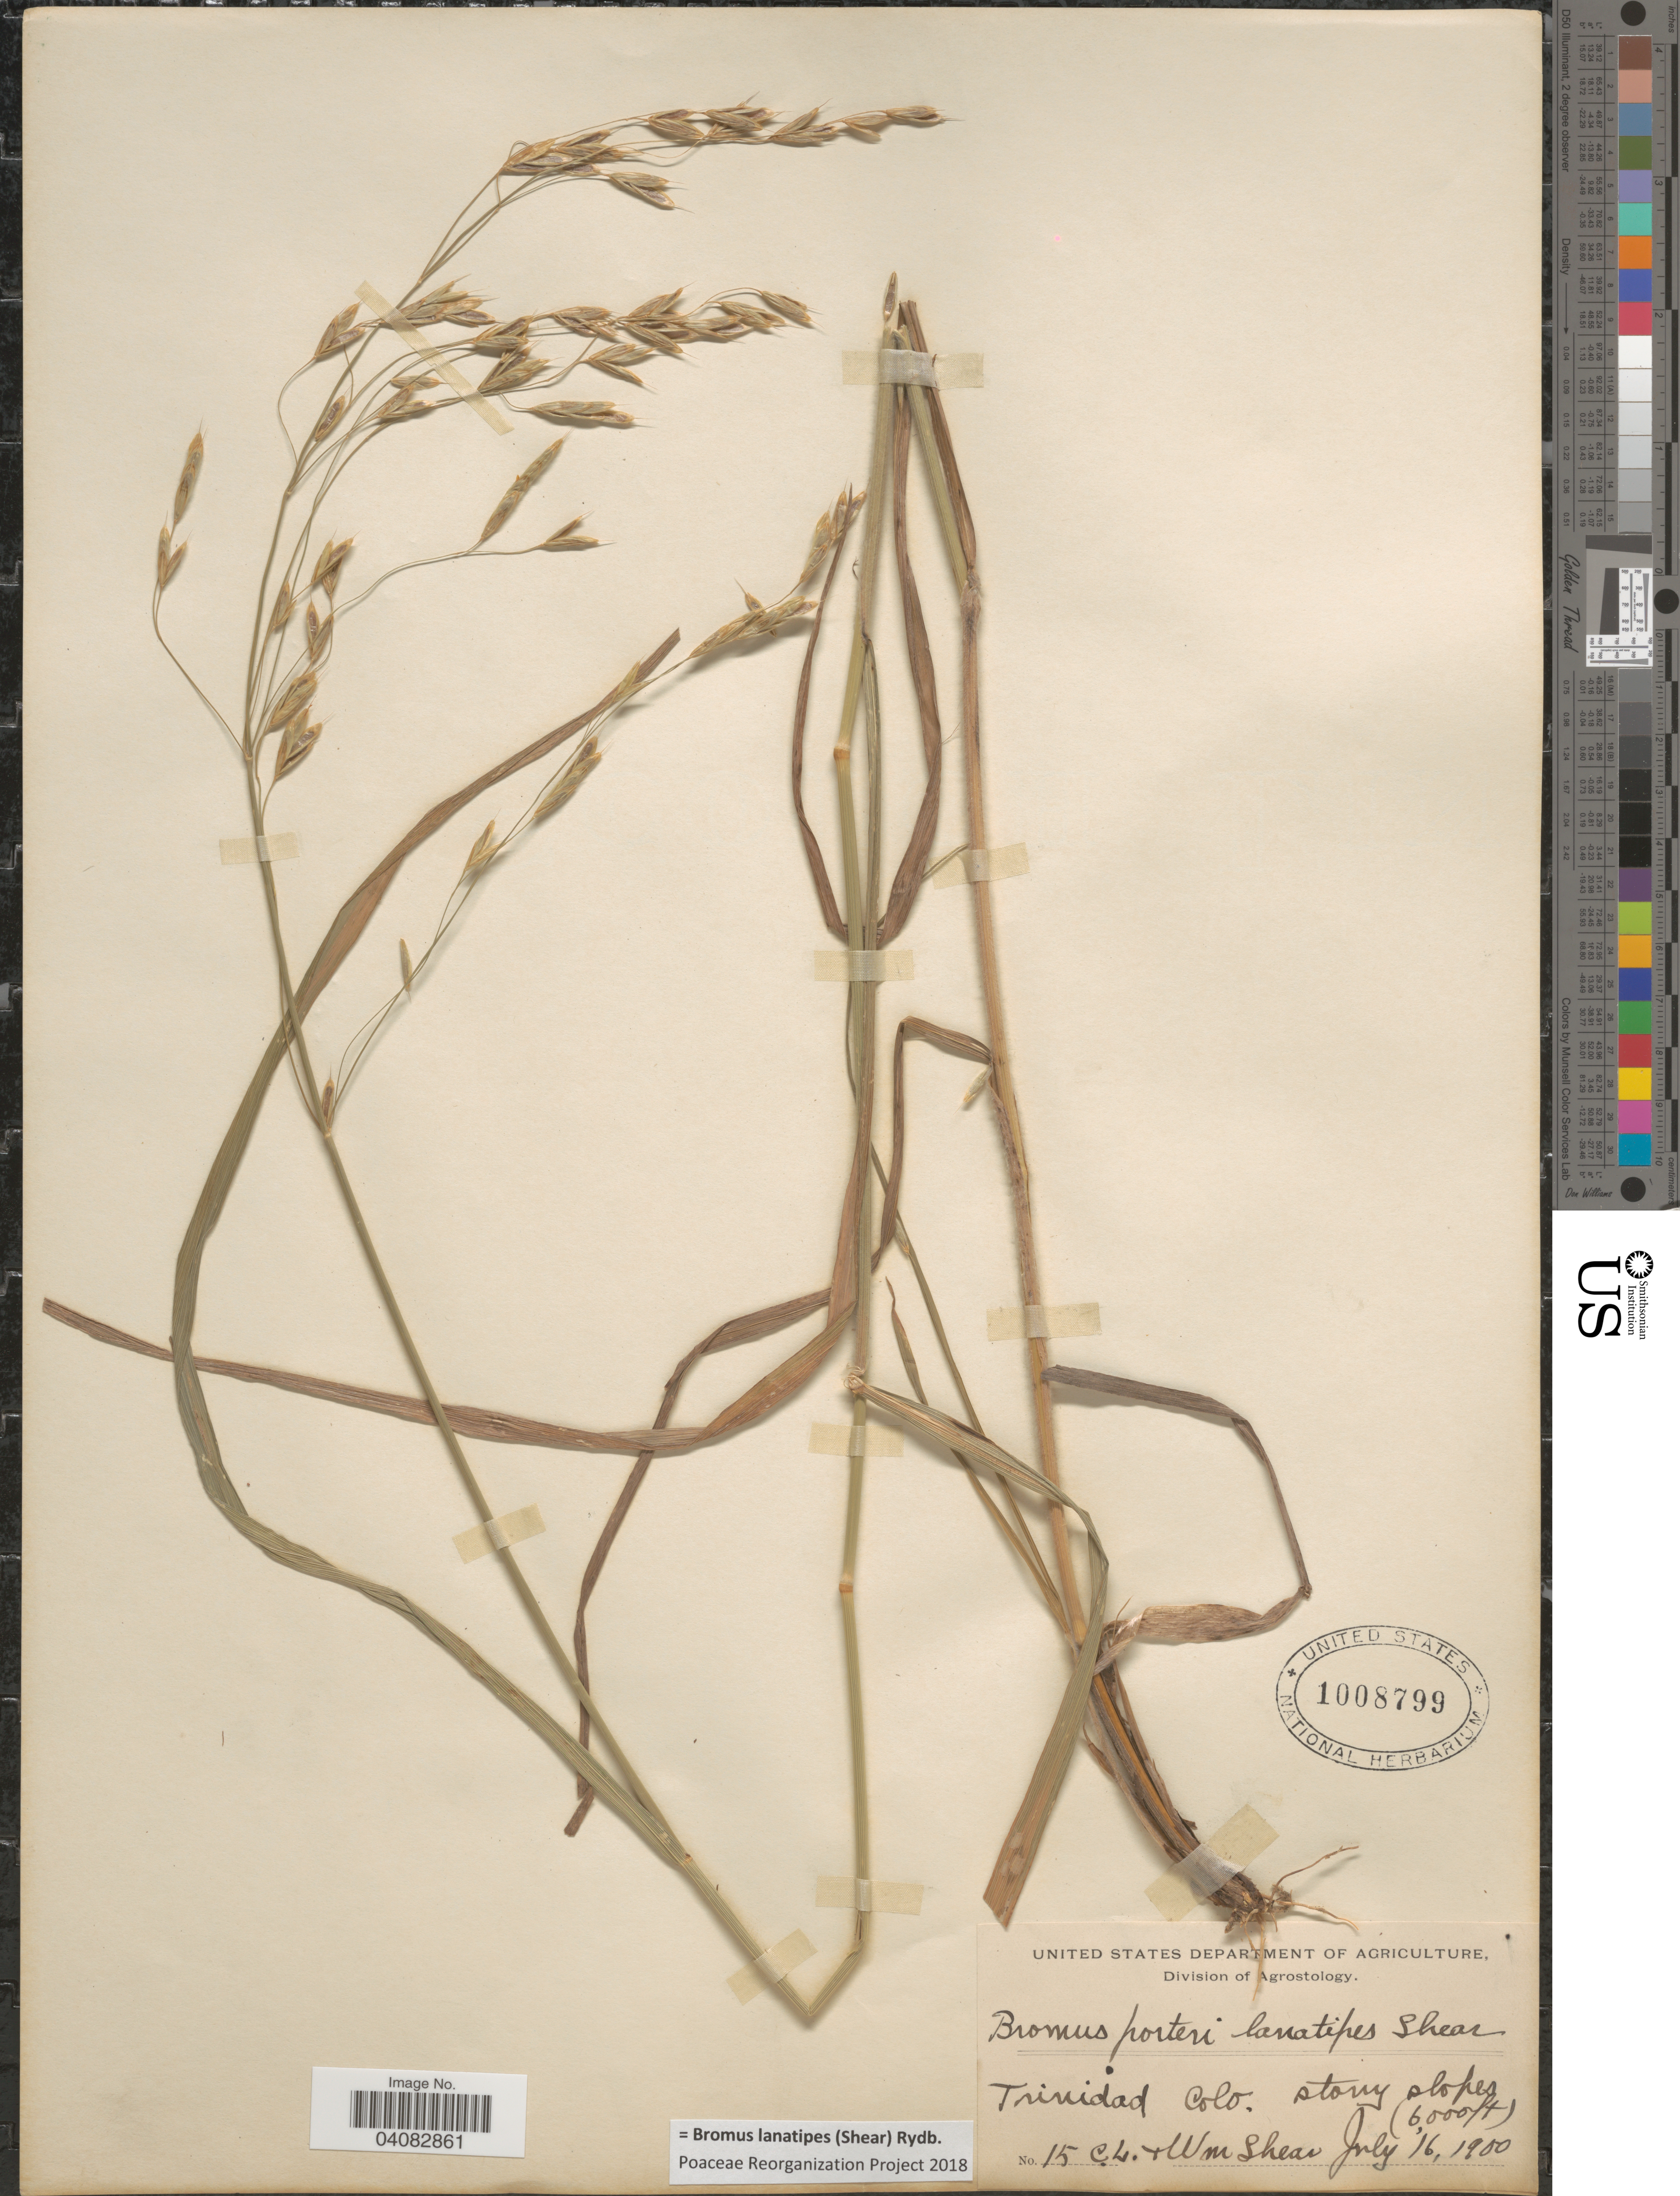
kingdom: Plantae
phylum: Tracheophyta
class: Liliopsida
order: Poales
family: Poaceae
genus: Bromus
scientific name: Bromus lanatipes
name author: (Shear) Rydb.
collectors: C. L. Shear & W. Shear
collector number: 15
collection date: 1900-07-16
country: United States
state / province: Colorado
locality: Trinidad. Stony slopes.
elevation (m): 1829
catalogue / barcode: US 1008799